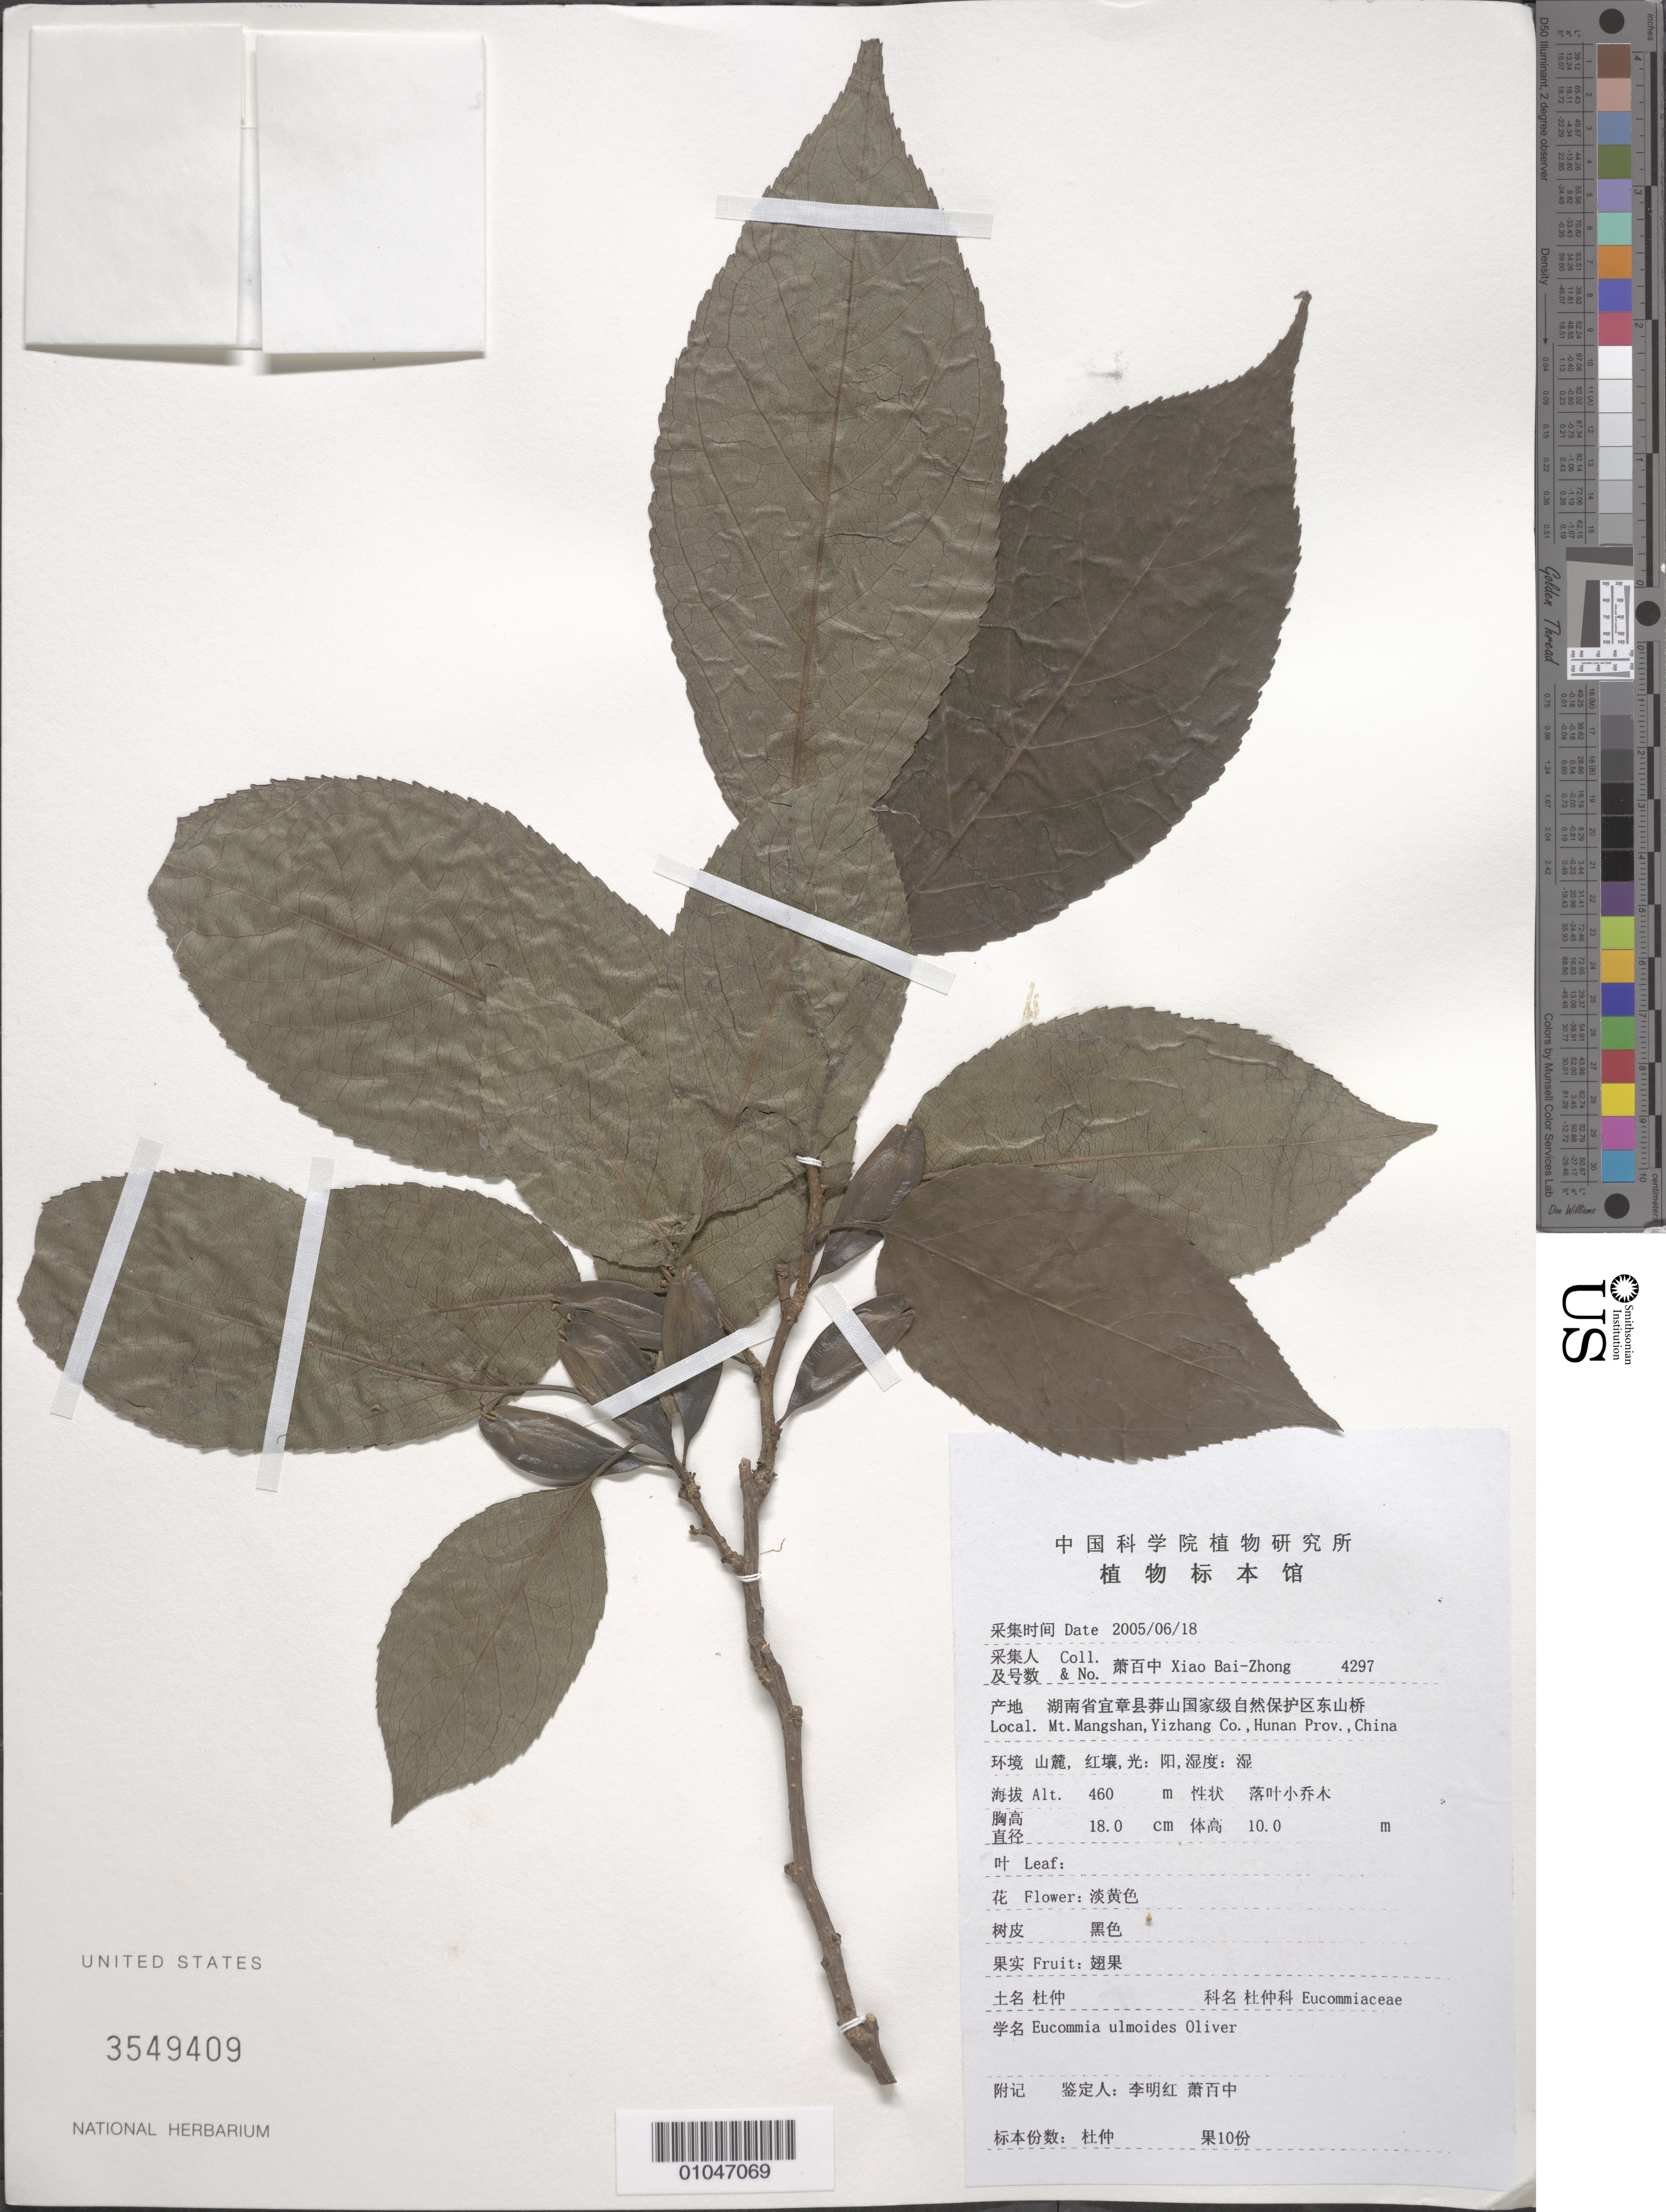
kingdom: Plantae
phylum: Tracheophyta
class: Magnoliopsida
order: Garryales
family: Eucommiaceae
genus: Eucommia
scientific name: Eucommia ulmoides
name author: Oliv.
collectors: B. Z. Xiao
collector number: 4297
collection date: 2005-06-18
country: China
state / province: Hunan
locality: Mt. Mangshan, Yizhang Co.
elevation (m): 460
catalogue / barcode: US 3549409